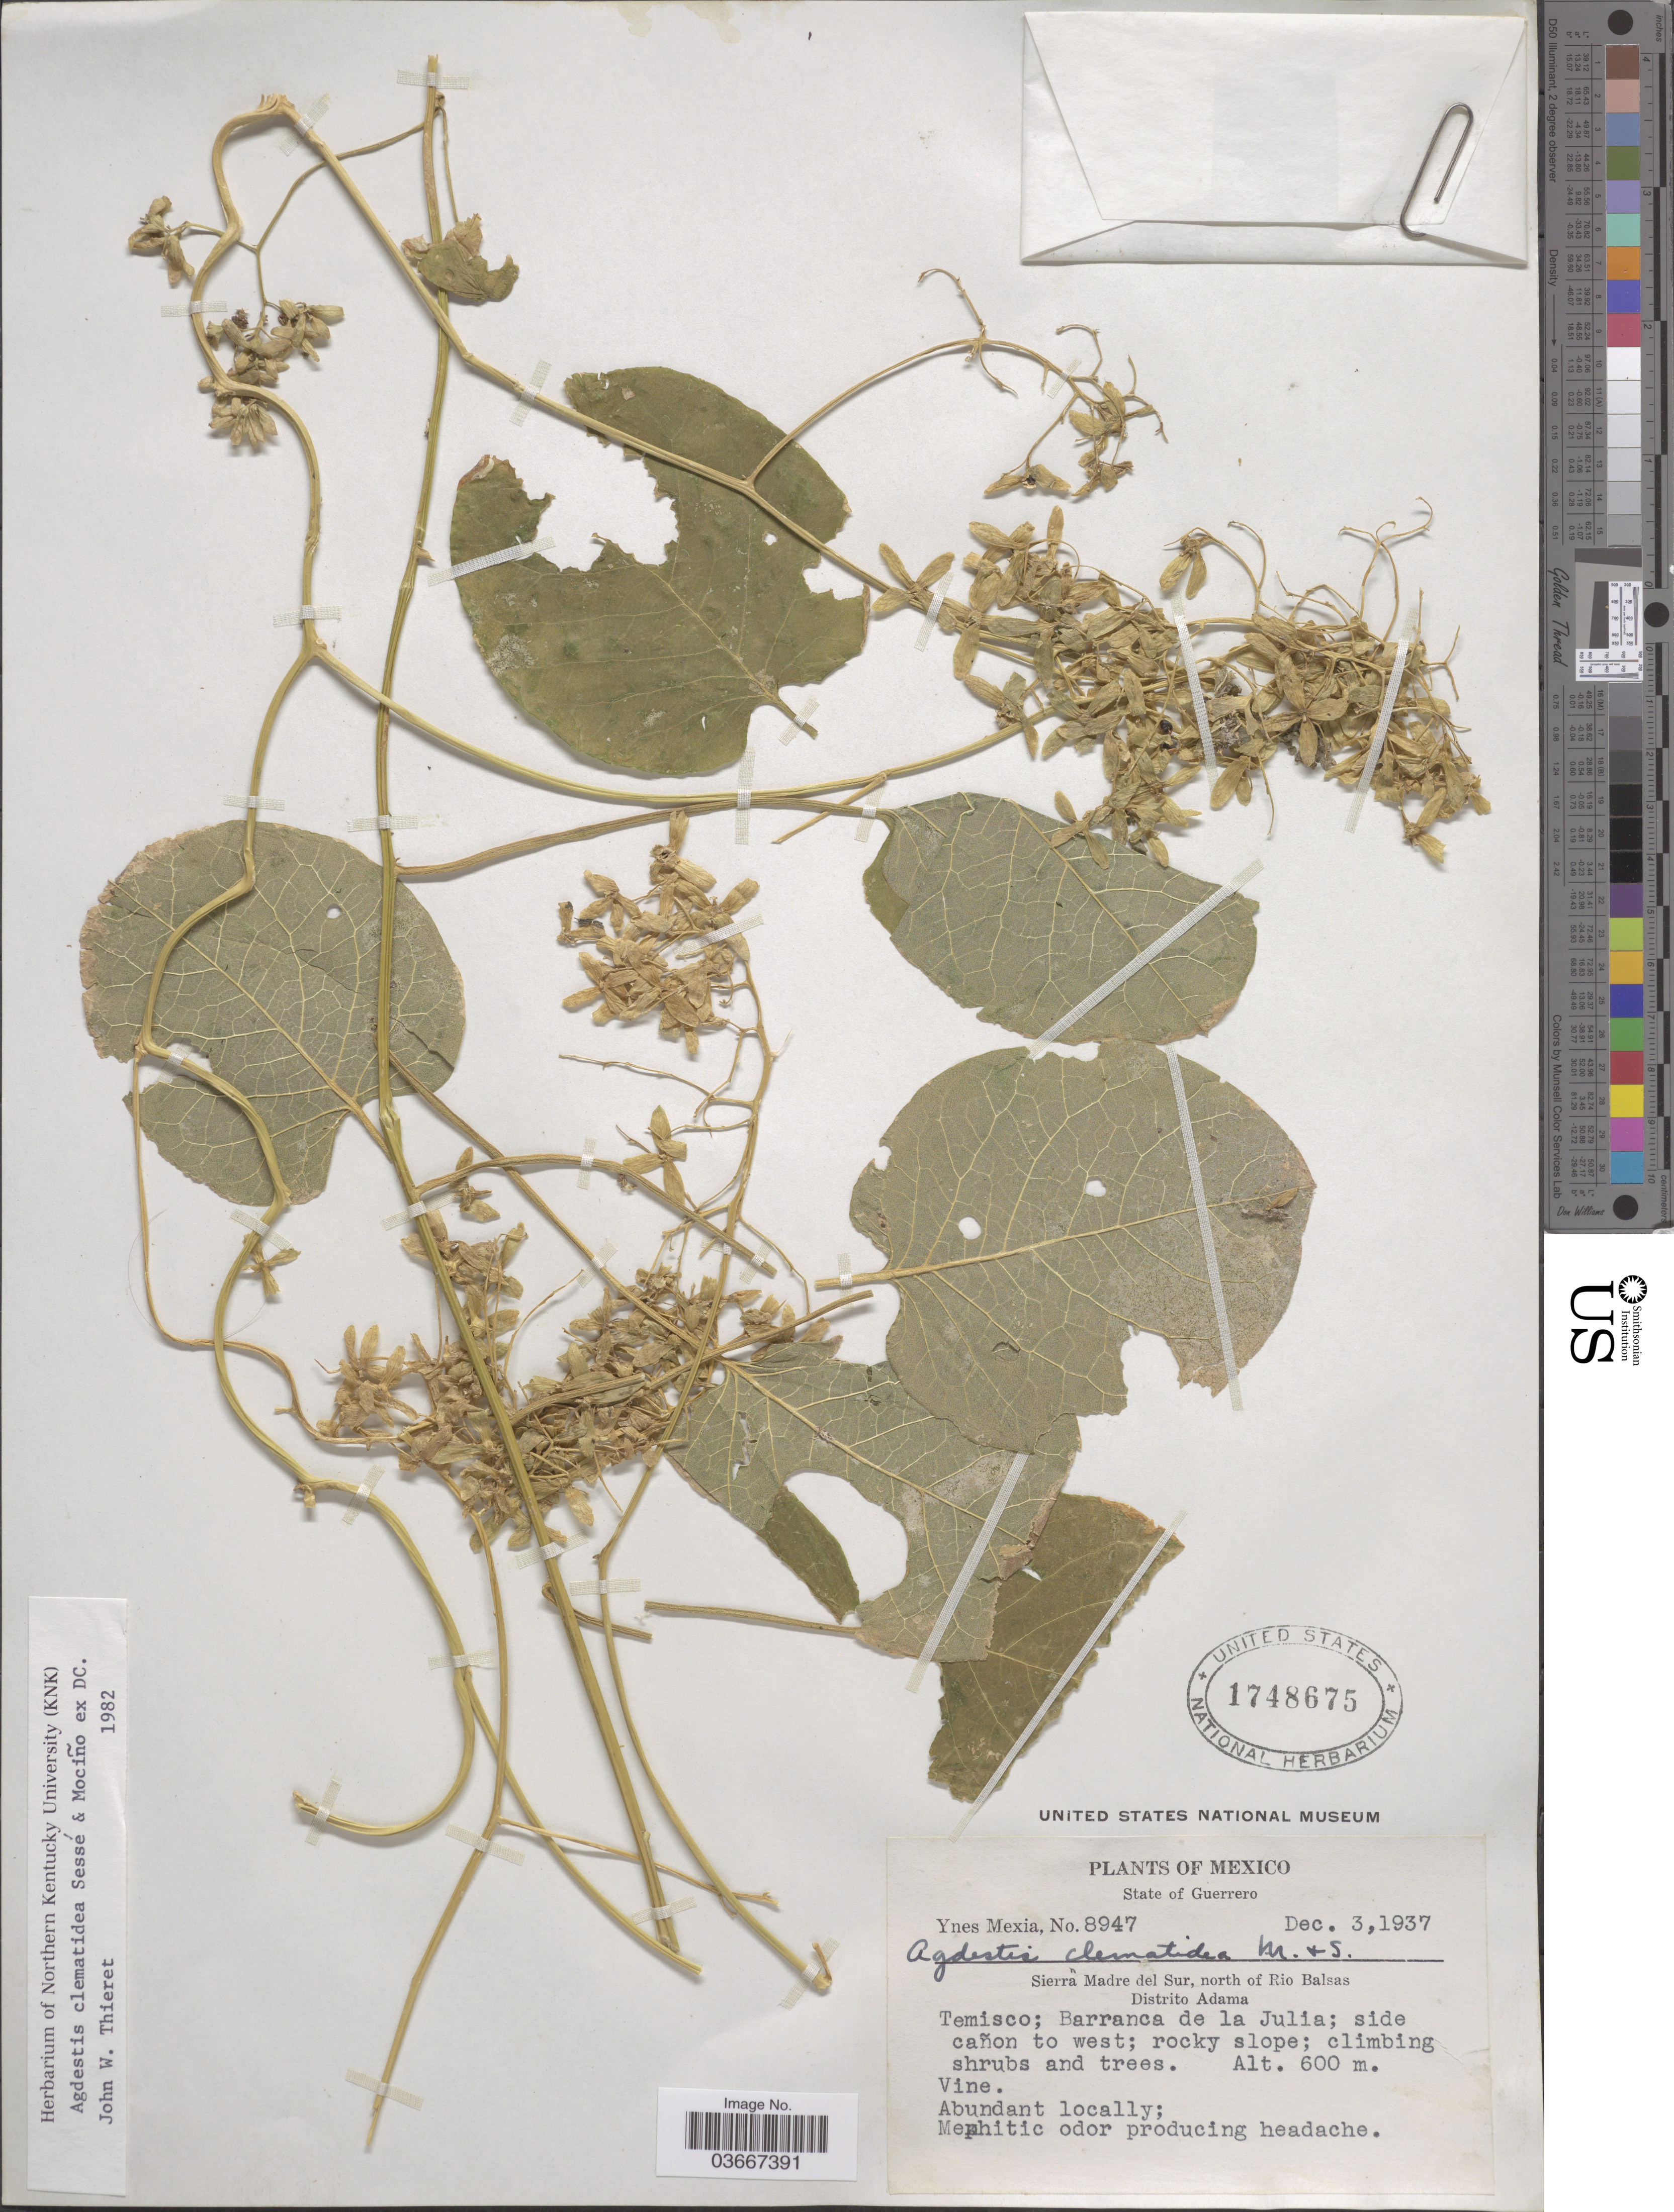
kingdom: Plantae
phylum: Tracheophyta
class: Magnoliopsida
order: Caryophyllales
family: Agdestidaceae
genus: Agdestis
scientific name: Agdestis clematidea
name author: Moc. & Sessé ex DC.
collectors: Y. Mexia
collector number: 8947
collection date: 1937-12-03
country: Mexico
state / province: Guerrero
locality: Sierra Madre del Sur, north of Rio Balsas. Distrito Adama. Temisco; Barranca de la Julia; side cañon to west.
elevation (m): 600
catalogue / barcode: US 1748675